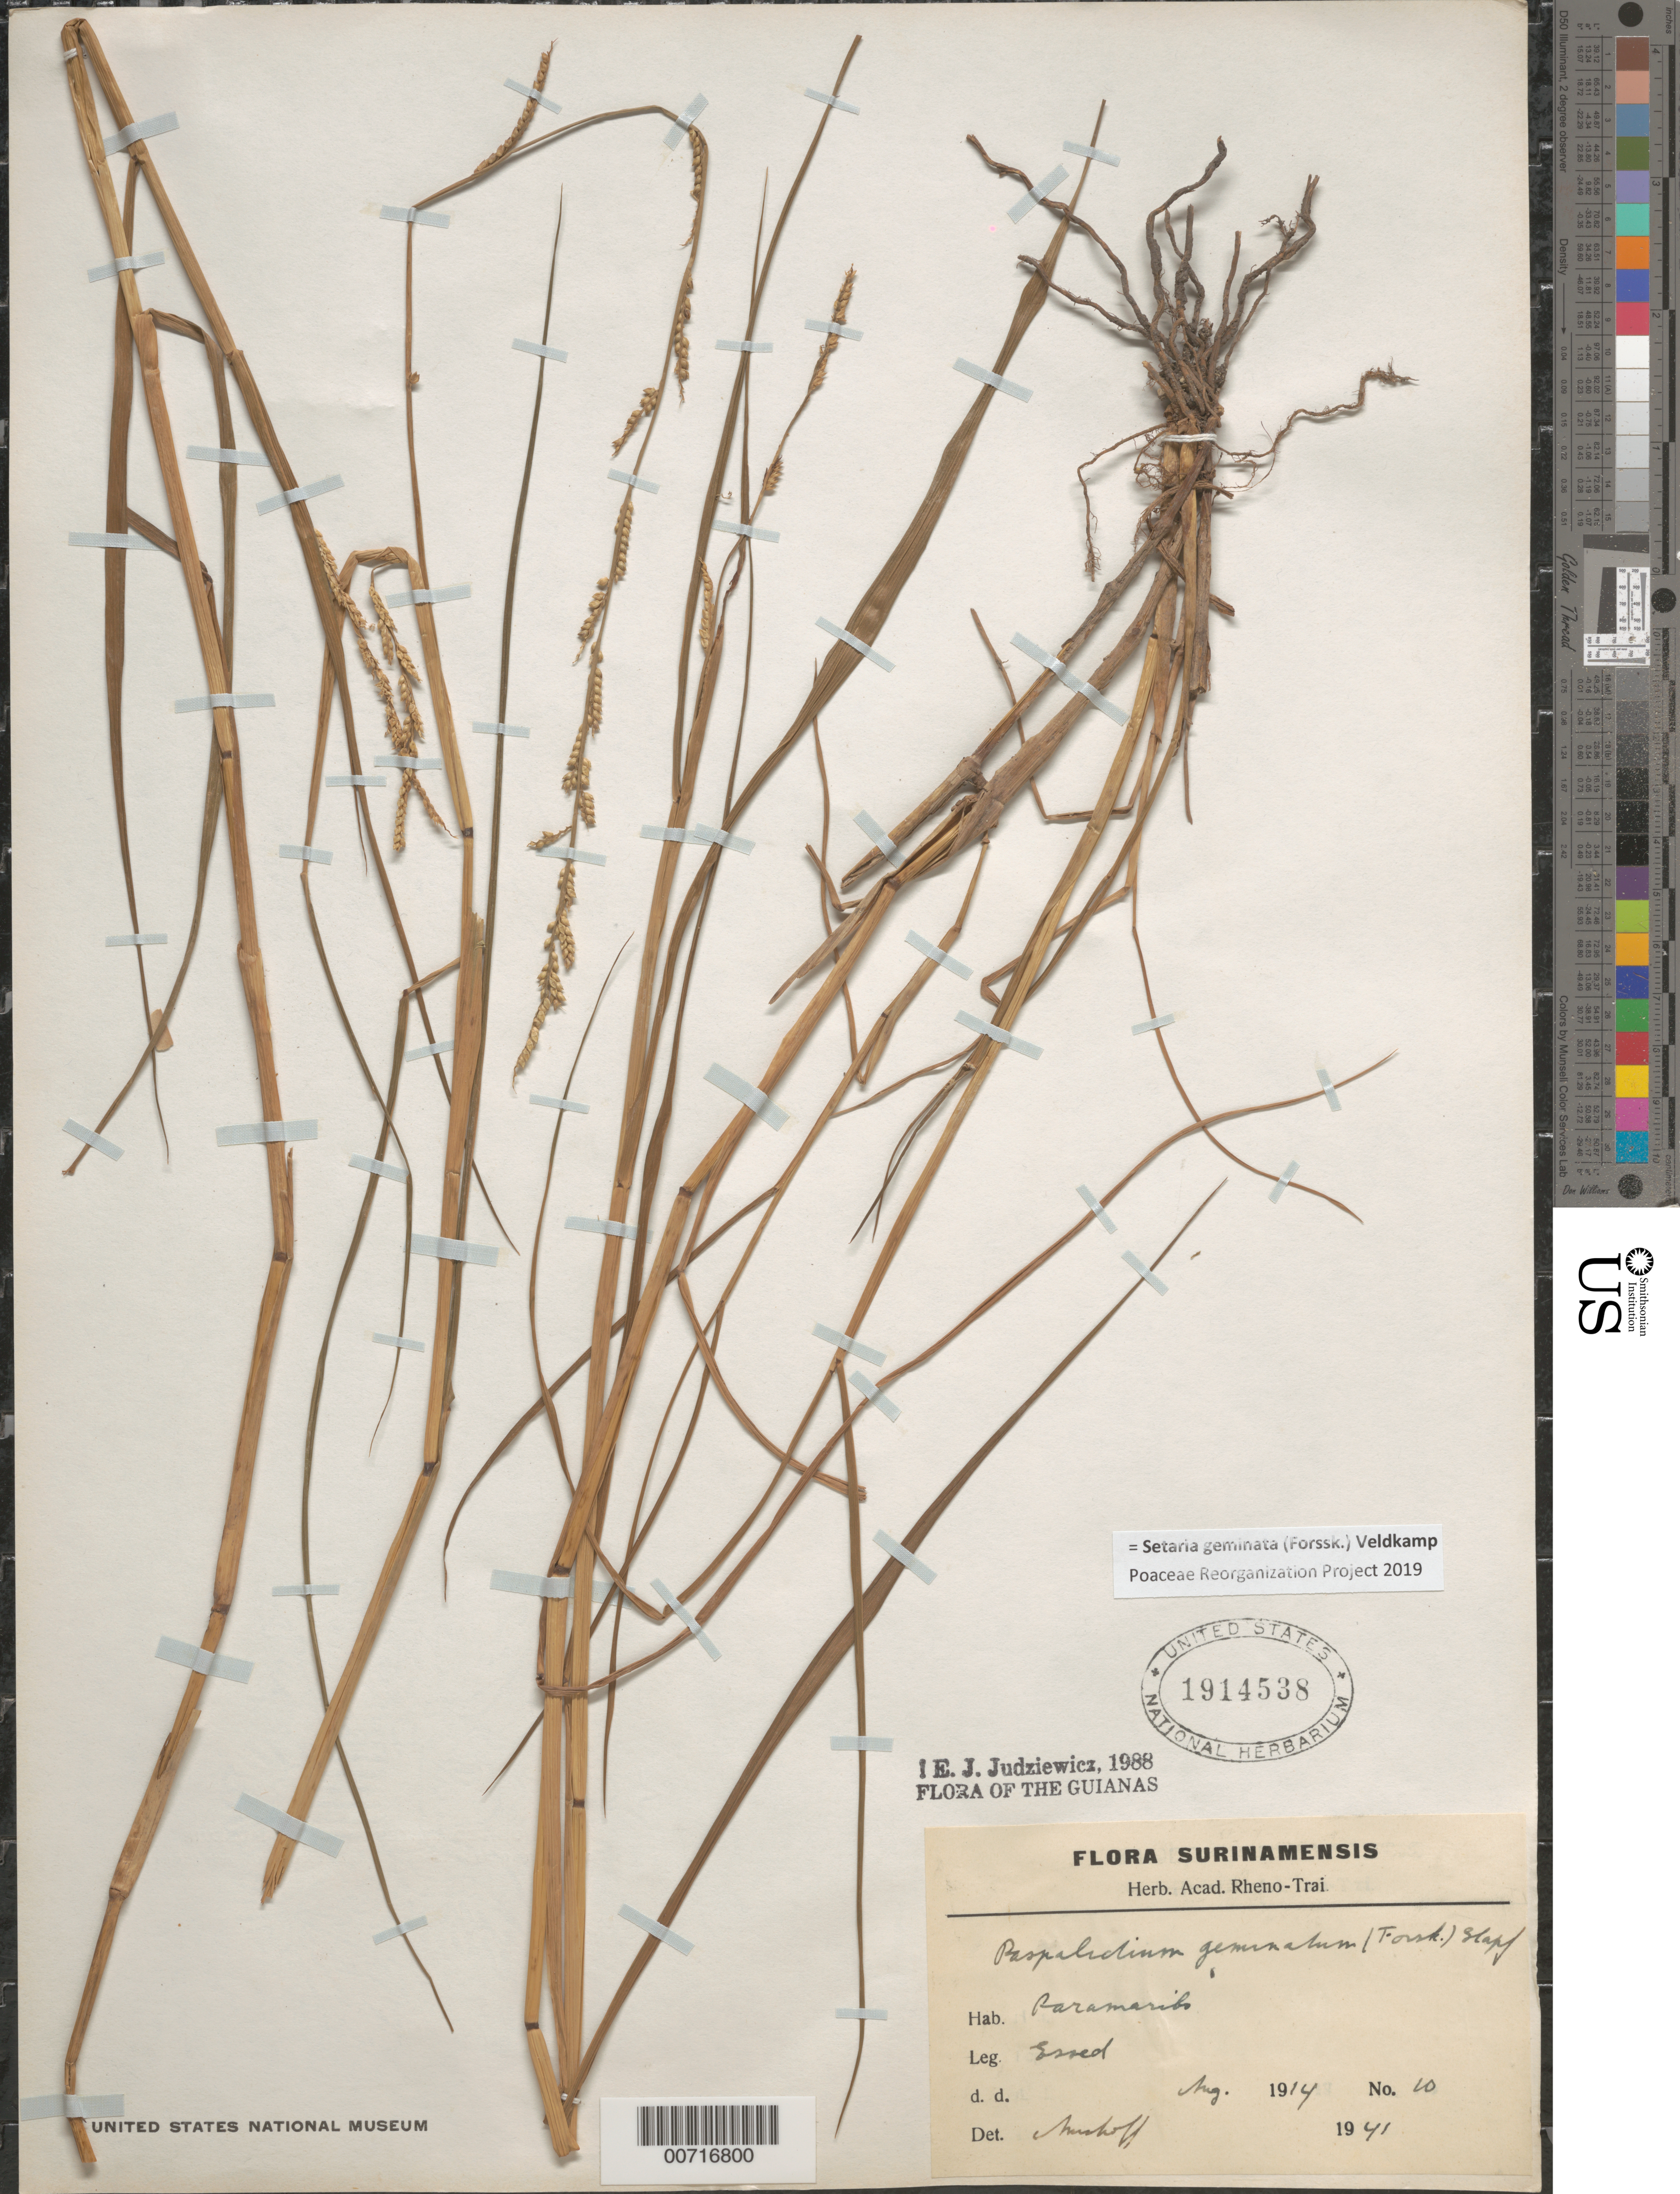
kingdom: Plantae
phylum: Tracheophyta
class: Liliopsida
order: Poales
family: Poaceae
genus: Setaria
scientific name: Setaria geminata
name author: (Forssk.) Veldkamp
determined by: Poaceae Reorganization Project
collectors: E. Essed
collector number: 10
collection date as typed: Aug-14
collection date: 1914-08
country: Suriname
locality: Paramaribo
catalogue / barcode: US 1914538